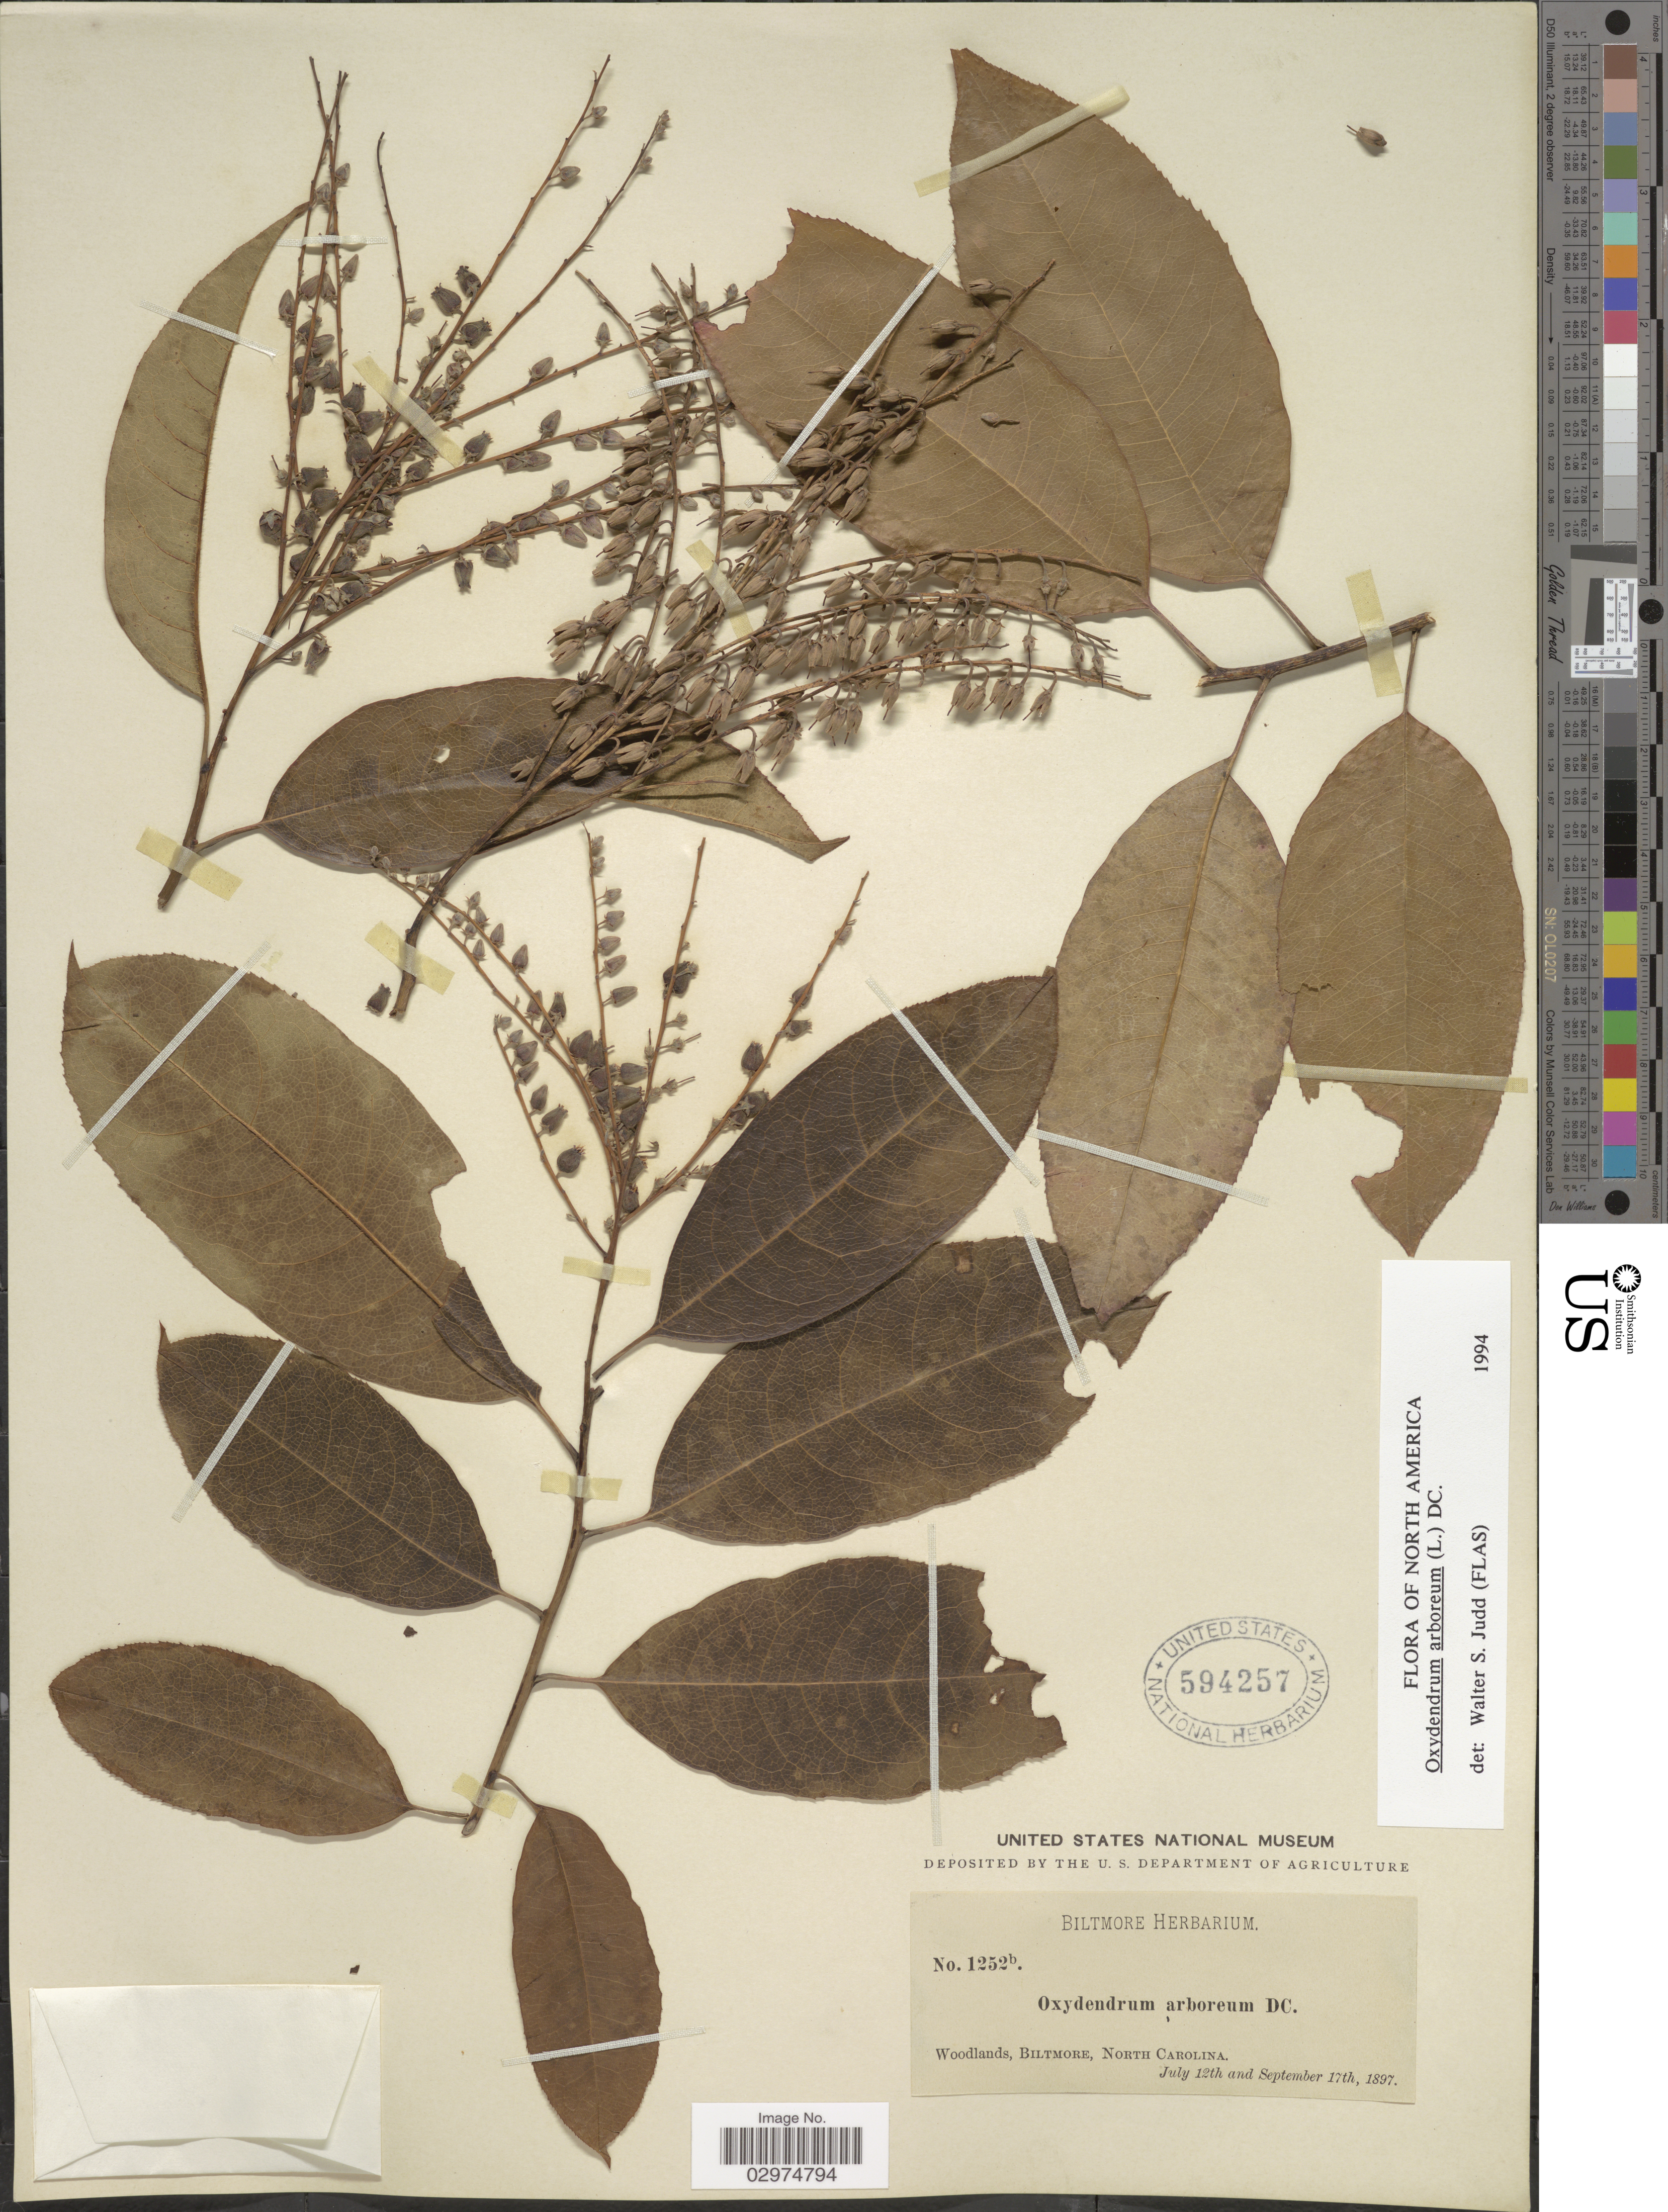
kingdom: Plantae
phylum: Tracheophyta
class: Magnoliopsida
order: Ericales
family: Ericaceae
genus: Oxydendrum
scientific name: Oxydendrum arboreum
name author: (L.) DC.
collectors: ex herb. Biltmore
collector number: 1252b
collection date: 1897-07-12/1897-09-17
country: United States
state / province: North Carolina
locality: Woodlands, Biltmore.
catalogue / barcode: US 594257